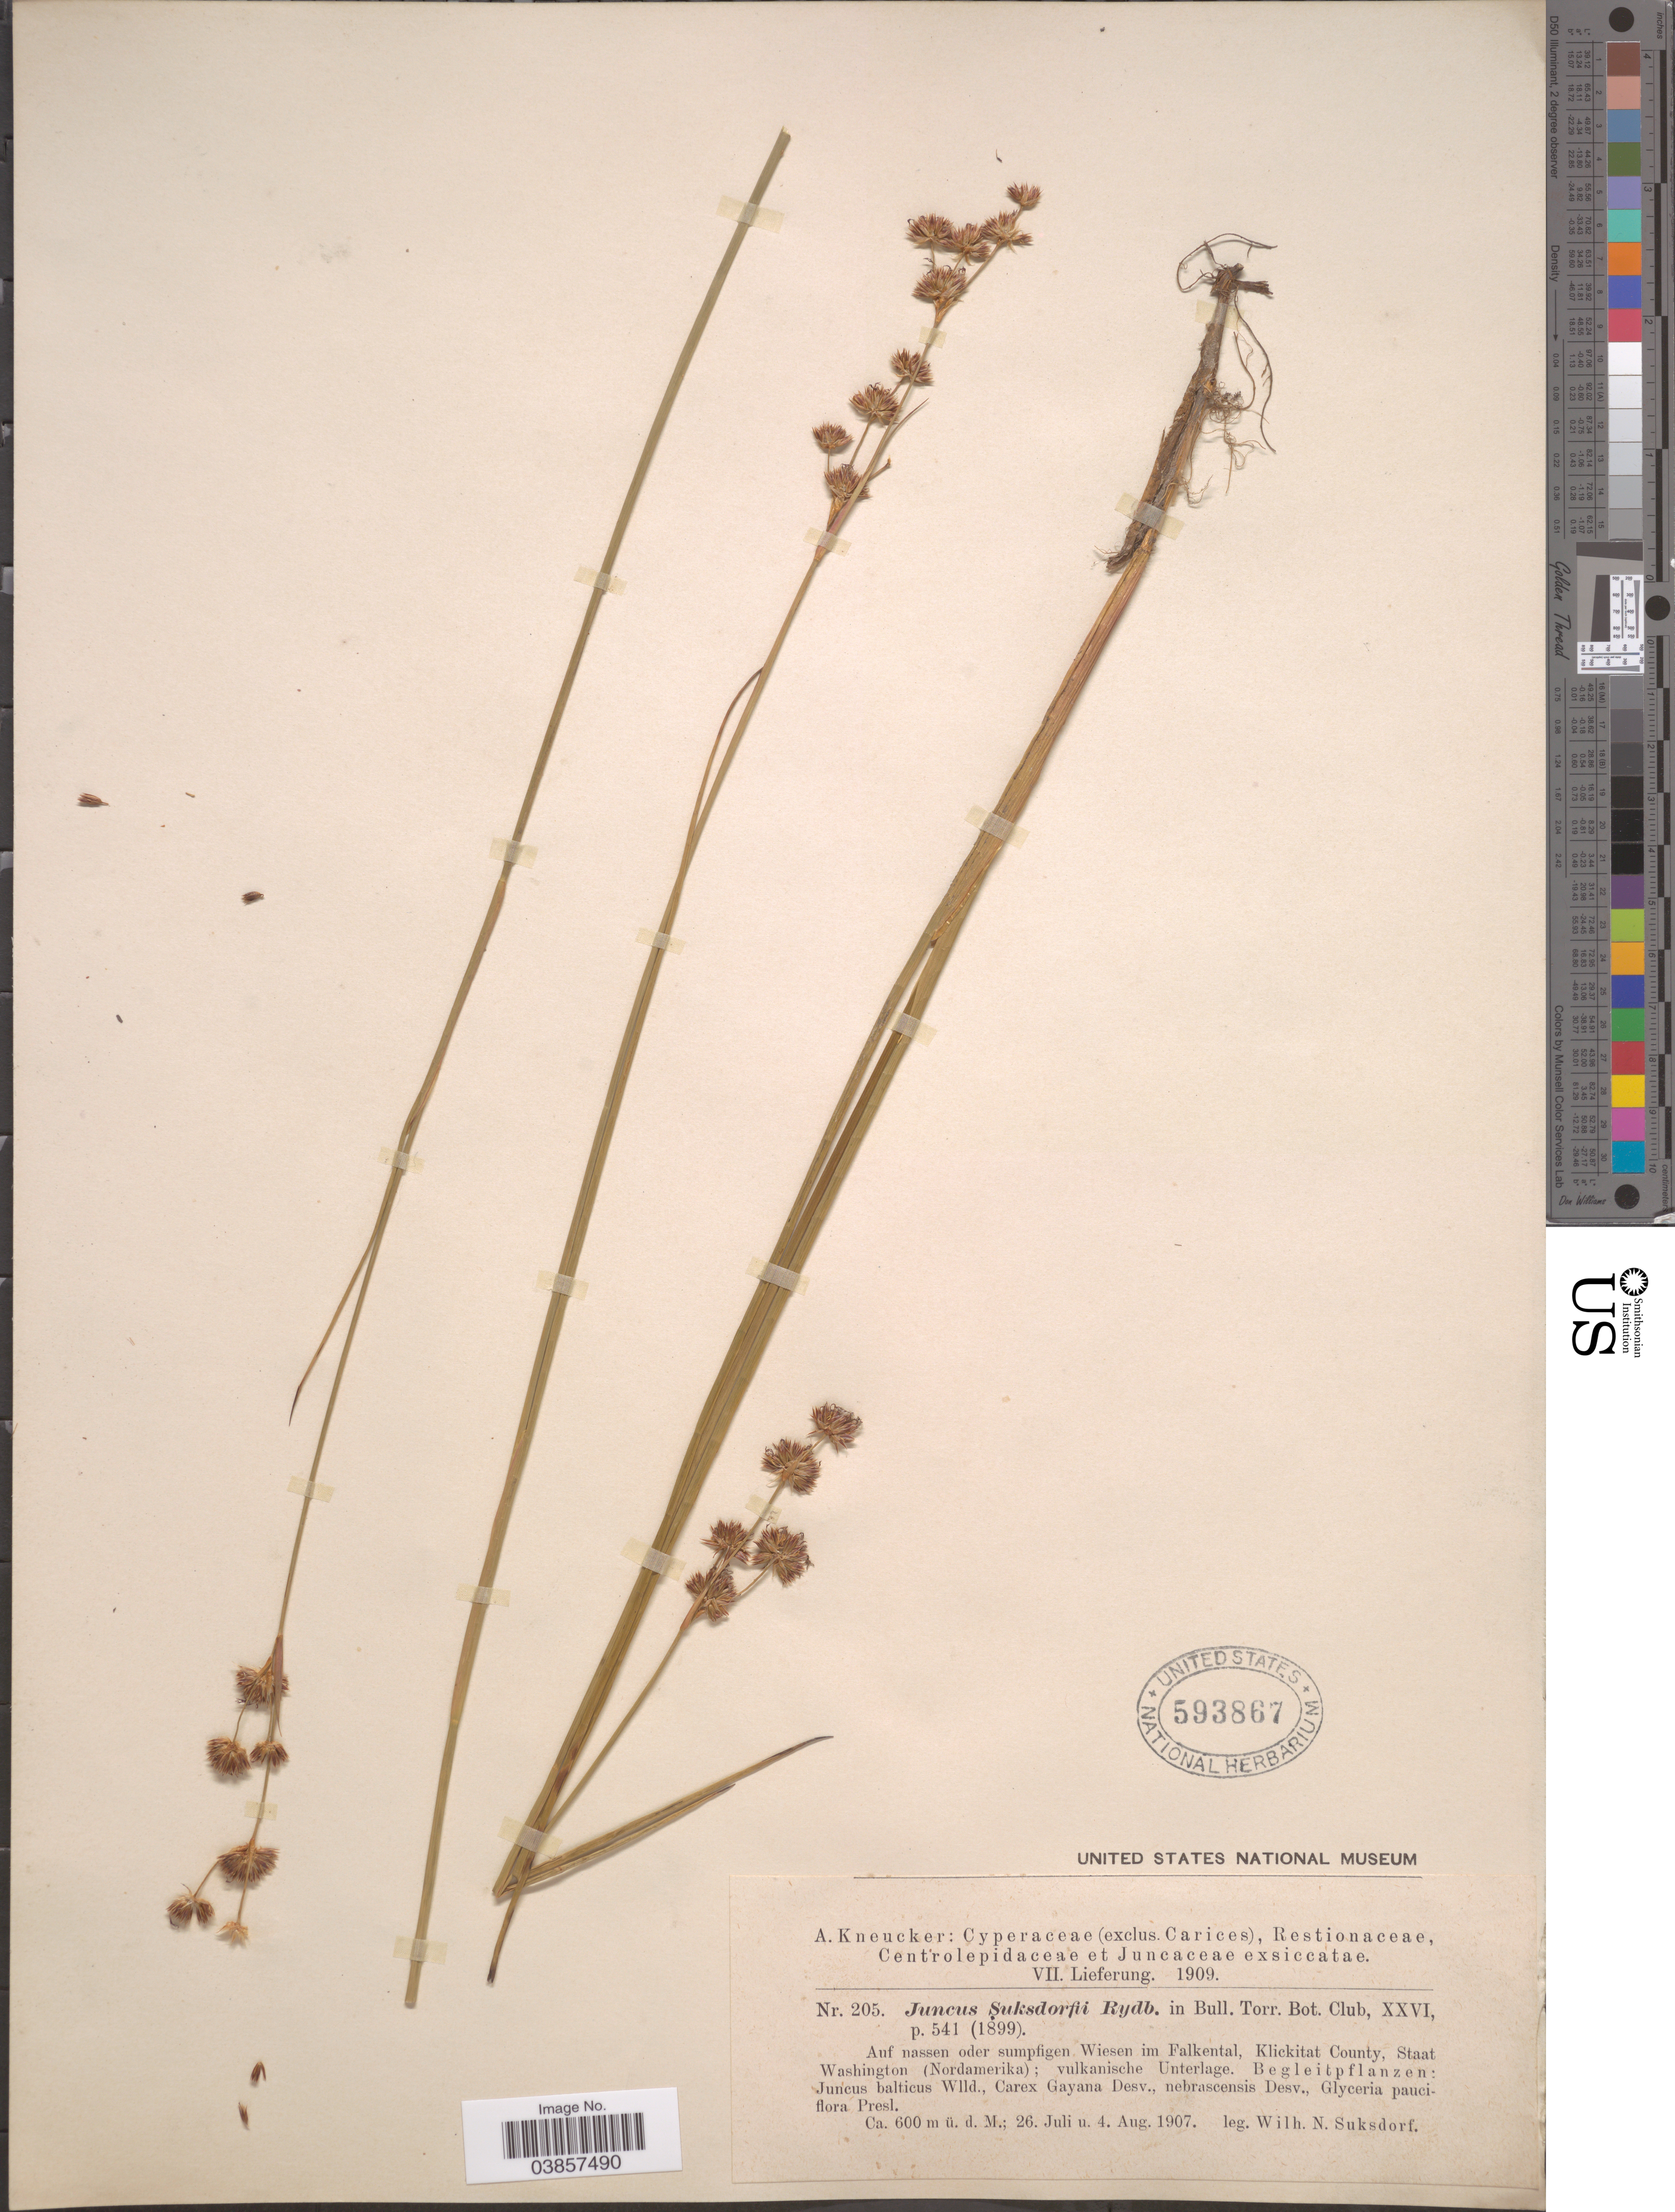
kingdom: Plantae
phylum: Tracheophyta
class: Liliopsida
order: Poales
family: Juncaceae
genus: Juncus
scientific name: Juncus suksdorfii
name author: Rydb.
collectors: W. N. Suksdorf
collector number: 205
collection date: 1907-07-26/1907-08-04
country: United States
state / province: Washington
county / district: Klickitat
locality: Wiesen im Falkental, Klickitat County (Nordamerika); vulkanische Unterlage.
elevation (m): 600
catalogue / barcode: US 593867